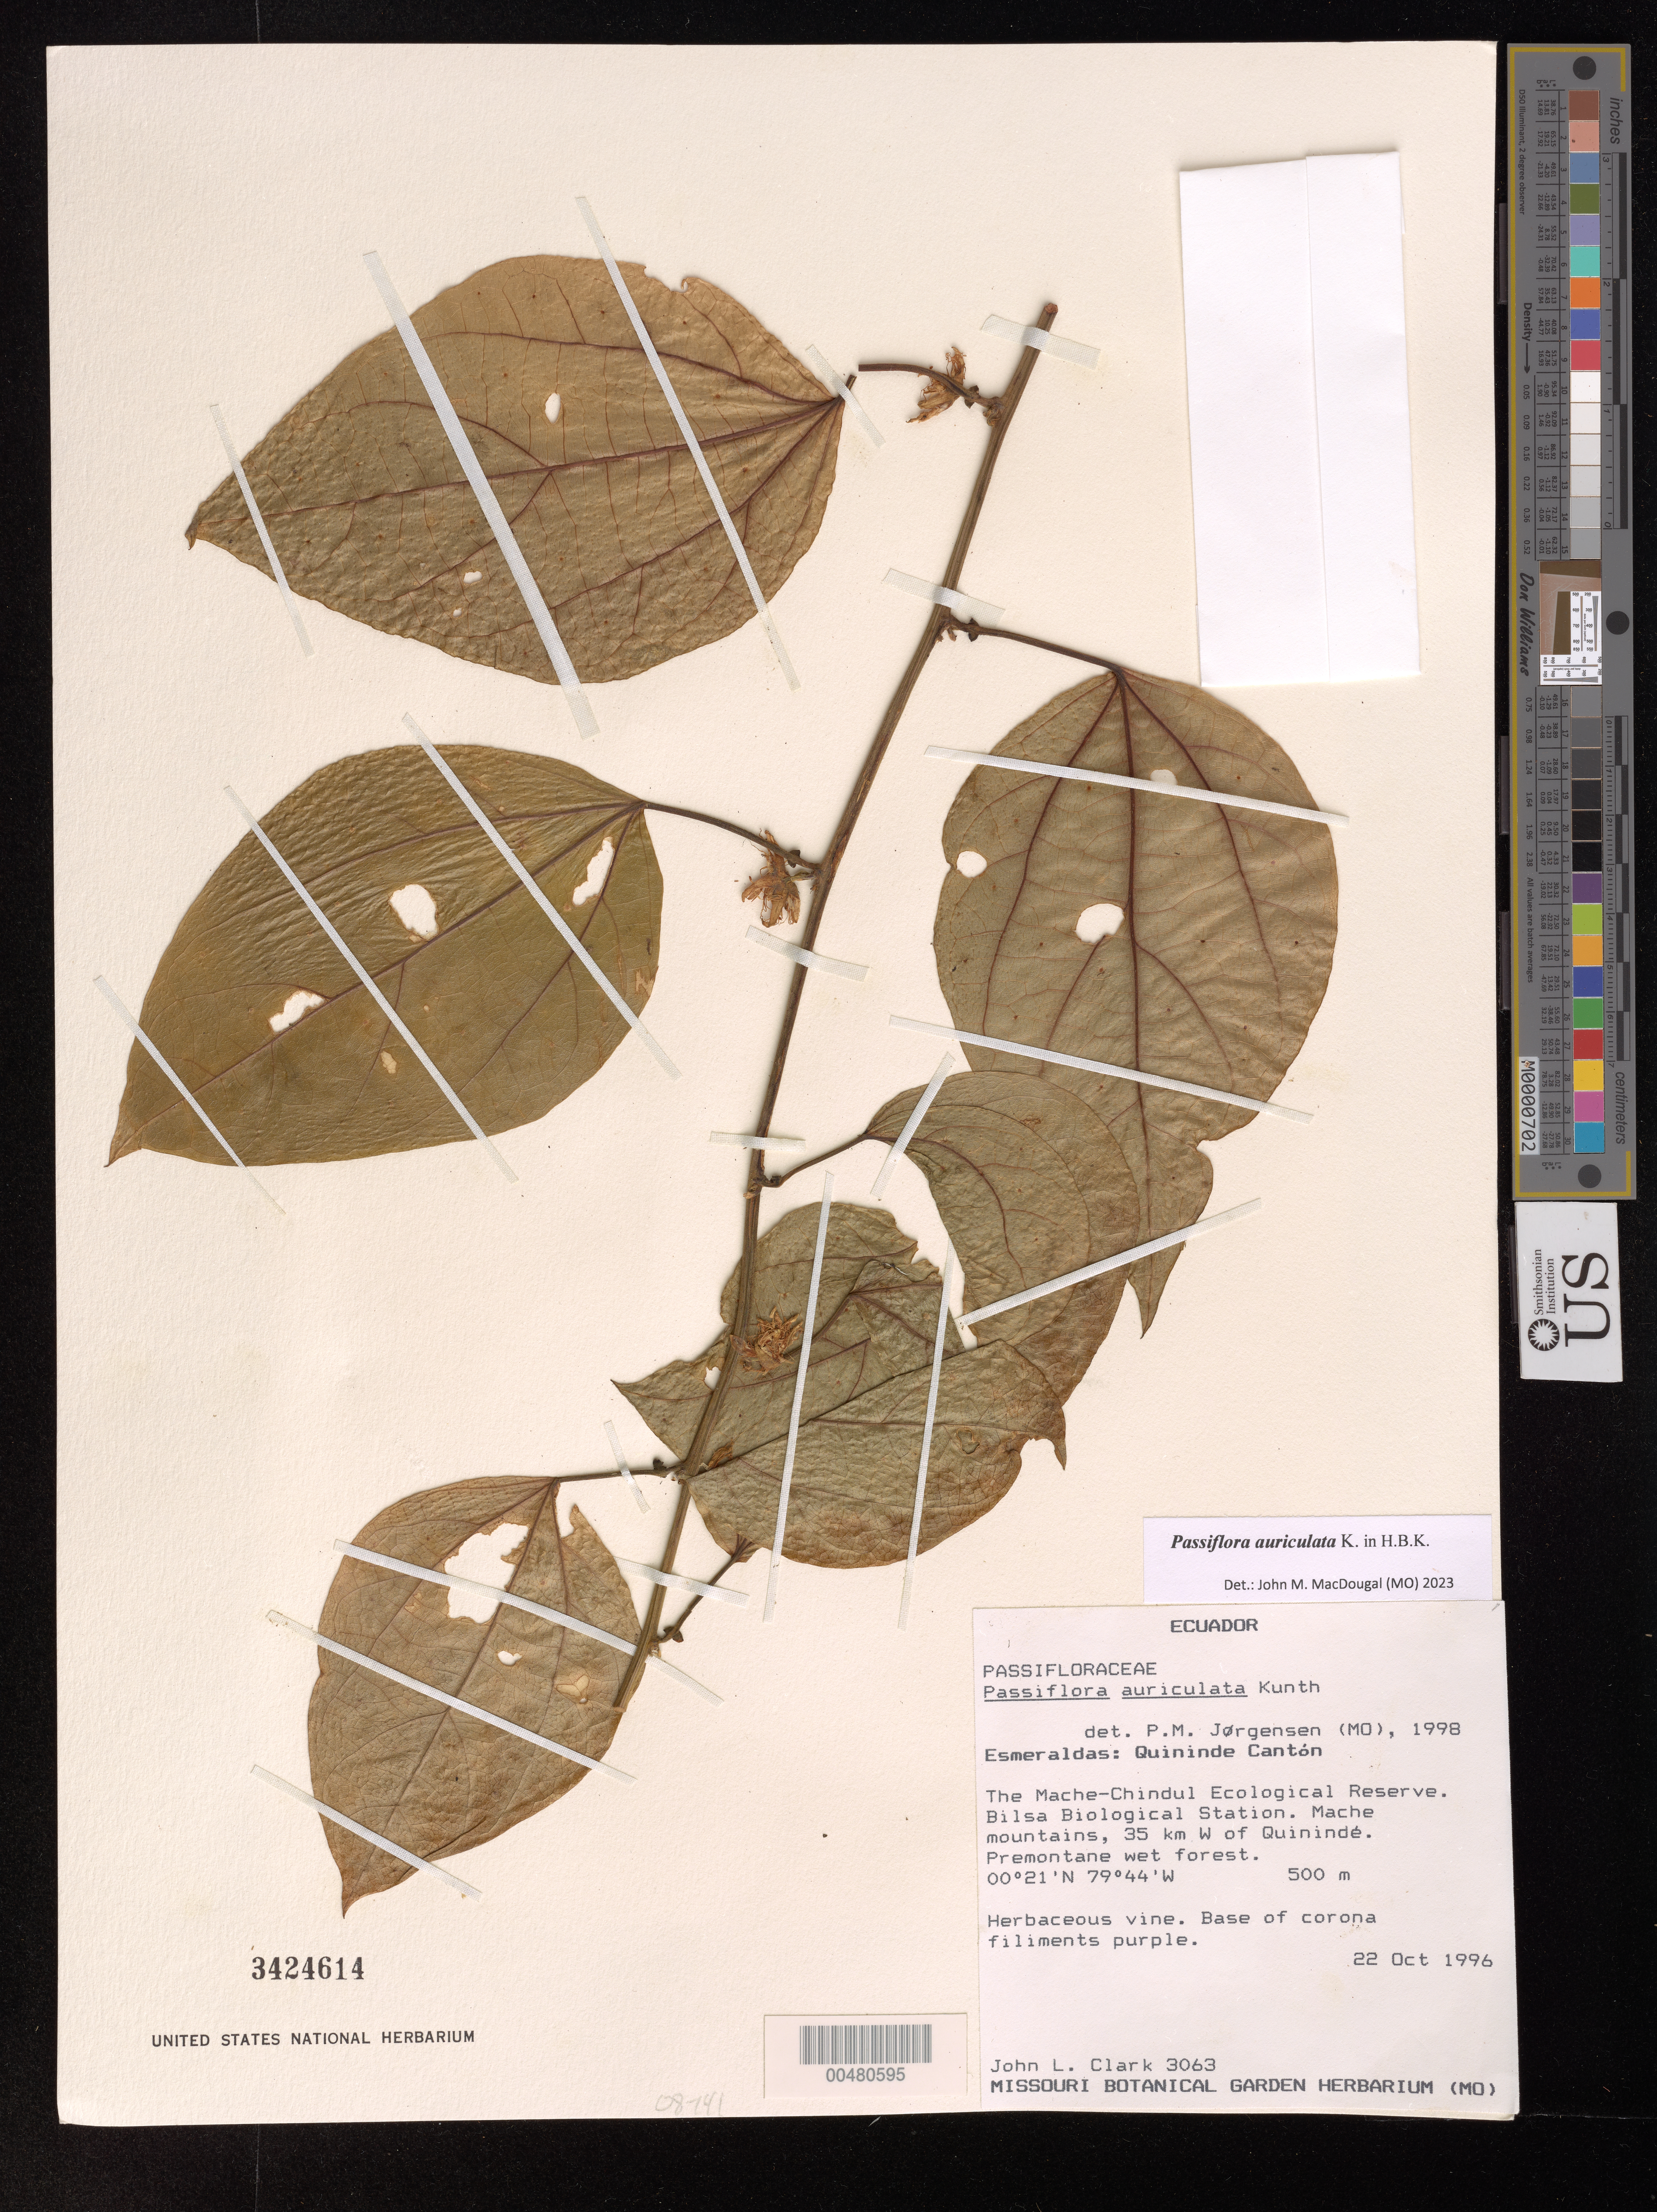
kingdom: Plantae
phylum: Tracheophyta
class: Magnoliopsida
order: Malpighiales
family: Passifloraceae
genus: Passiflora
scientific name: Passiflora auriculata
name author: Kunth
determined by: MacDougal, John M.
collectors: J. L. Clark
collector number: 3063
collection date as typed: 22 Oct 1996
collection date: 1996-10-22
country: Ecuador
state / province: Esmeraldas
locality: Quininde Cantón: The Mache-Chindul Ecological Reserve, Bilsa Biological Station. Mache mountains, 35 km W of Quinindé.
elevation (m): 500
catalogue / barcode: US 3424614